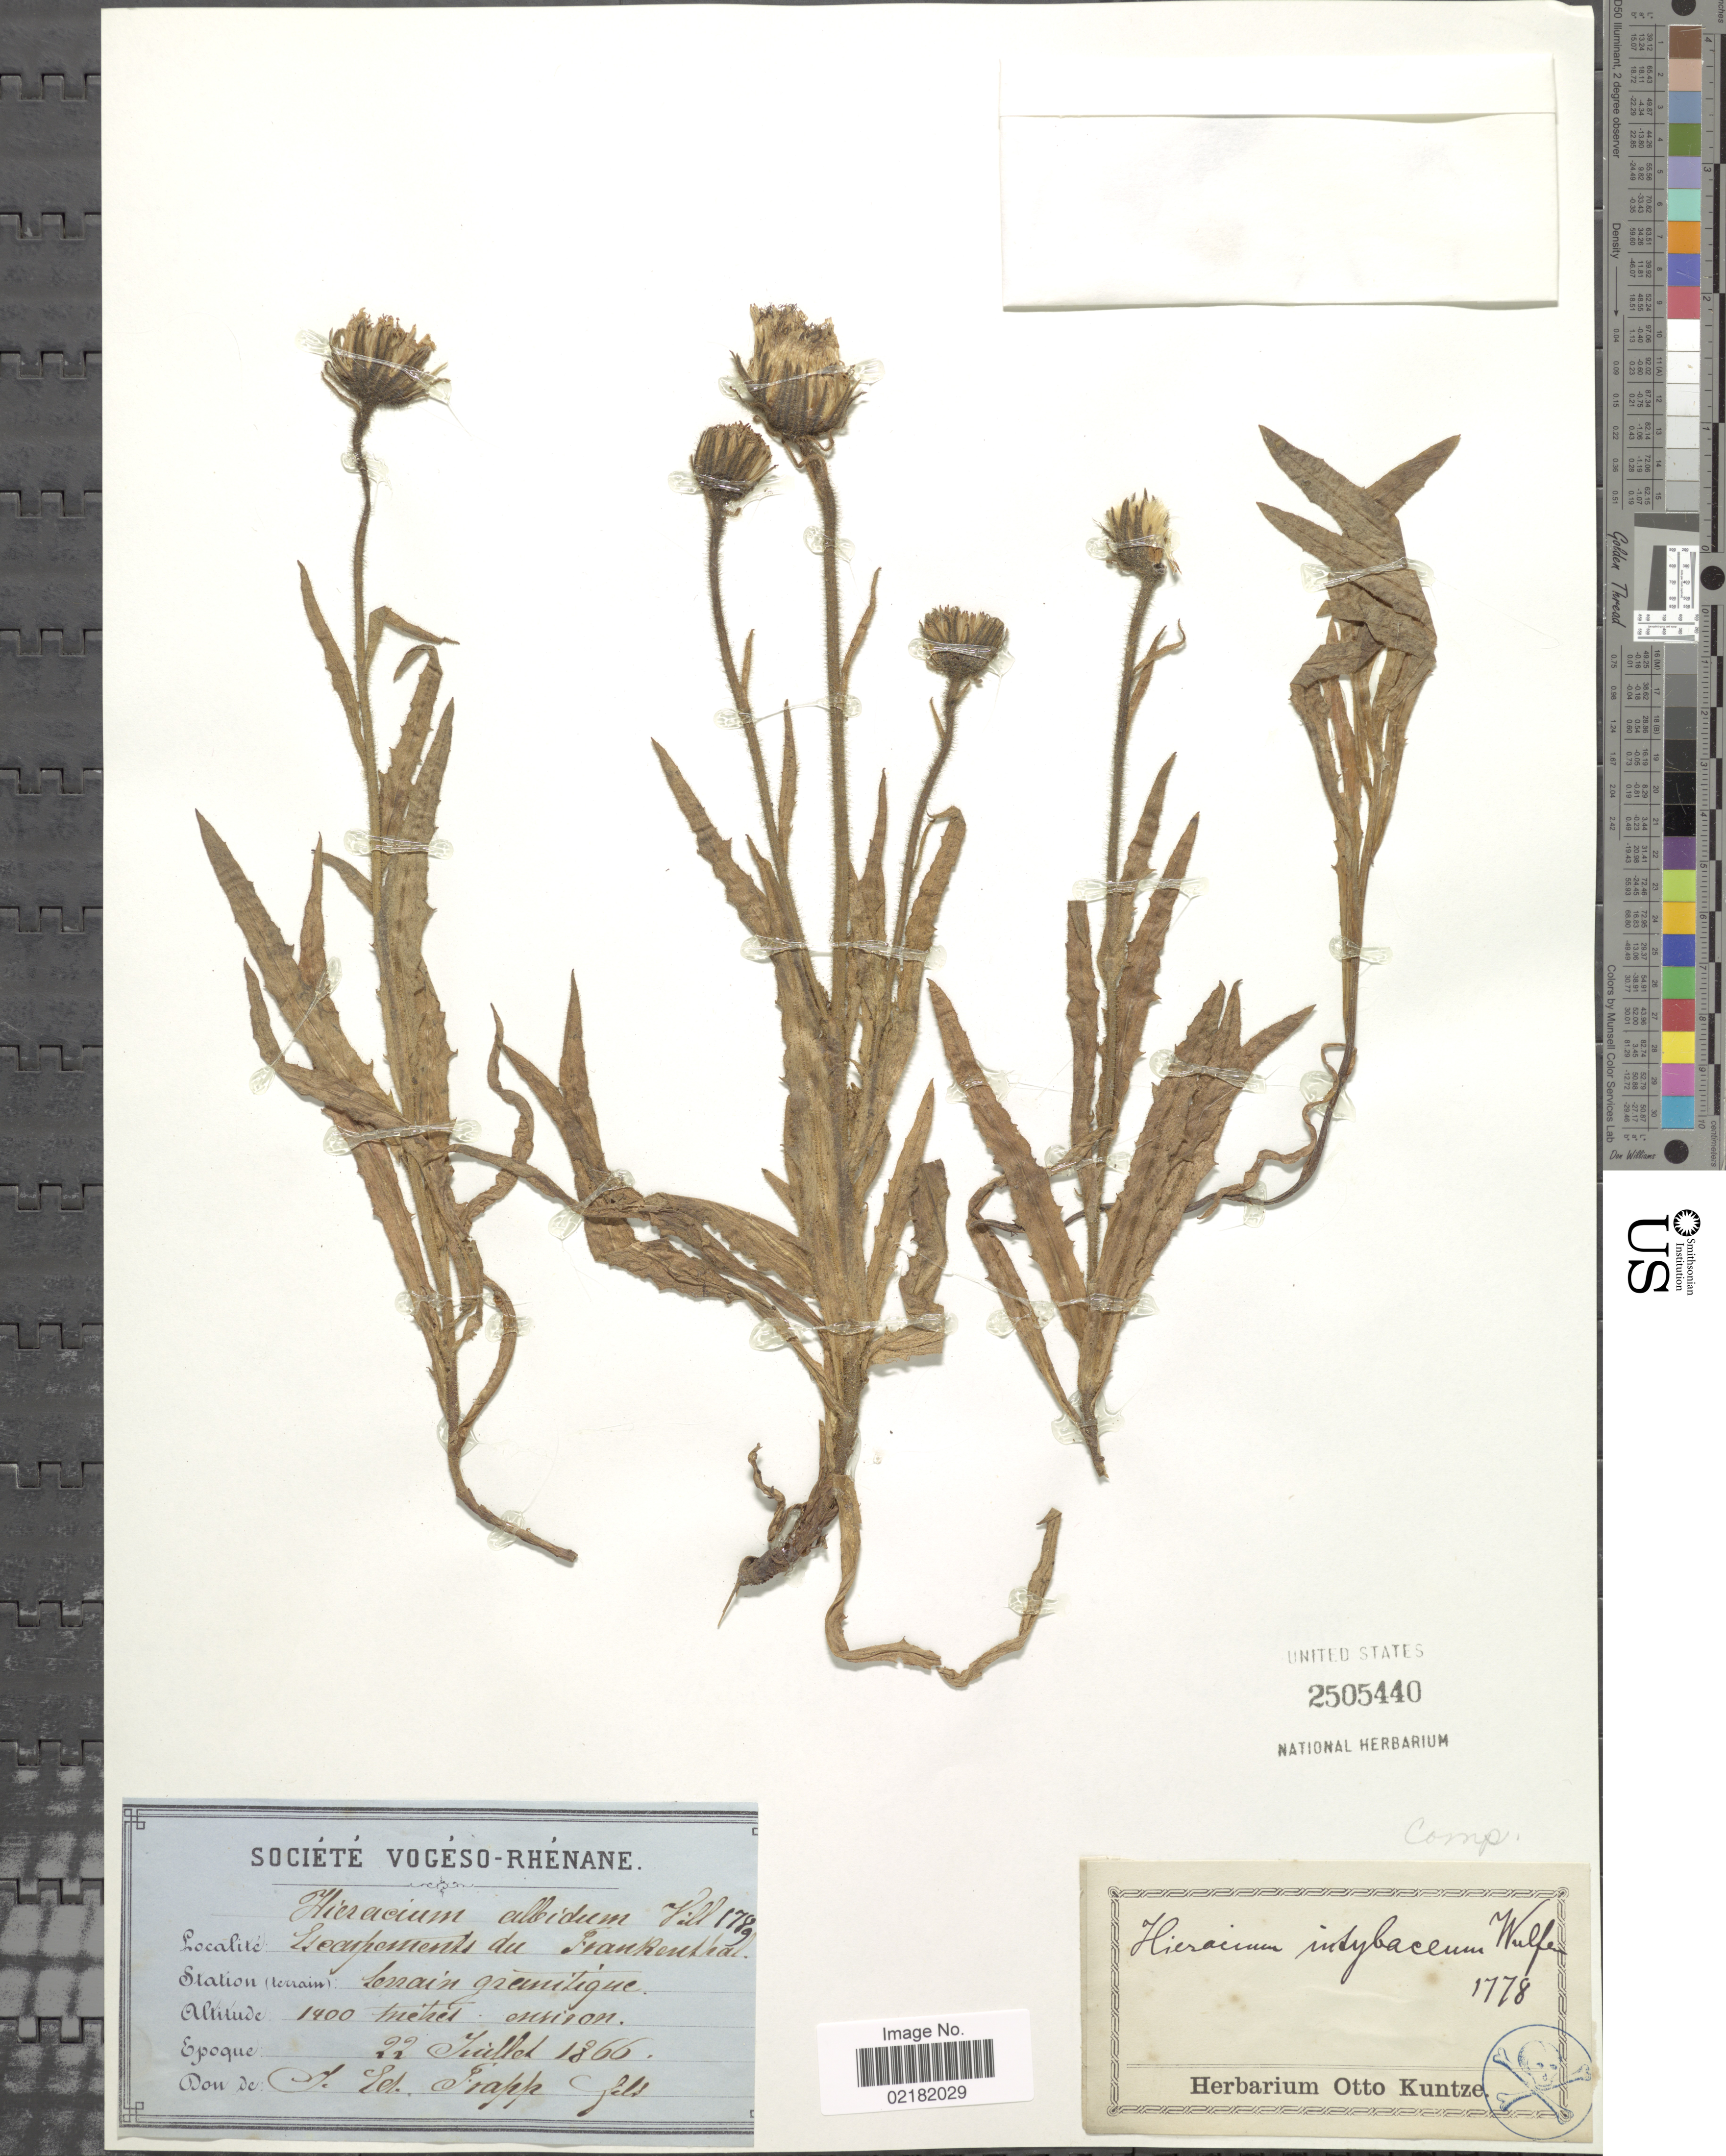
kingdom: Plantae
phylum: Tracheophyta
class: Magnoliopsida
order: Asterales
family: Asteraceae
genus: Schlagintweitia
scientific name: Schlagintweitia intybacea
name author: (All.) Griseb.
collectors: Trapp, J.E.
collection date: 1866-07-22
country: Germany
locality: Societe Vogeso-Rhenane, Escarpments de Frankenthal, Station terrain granitique. [interpreted]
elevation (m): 1400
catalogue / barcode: US 2505440